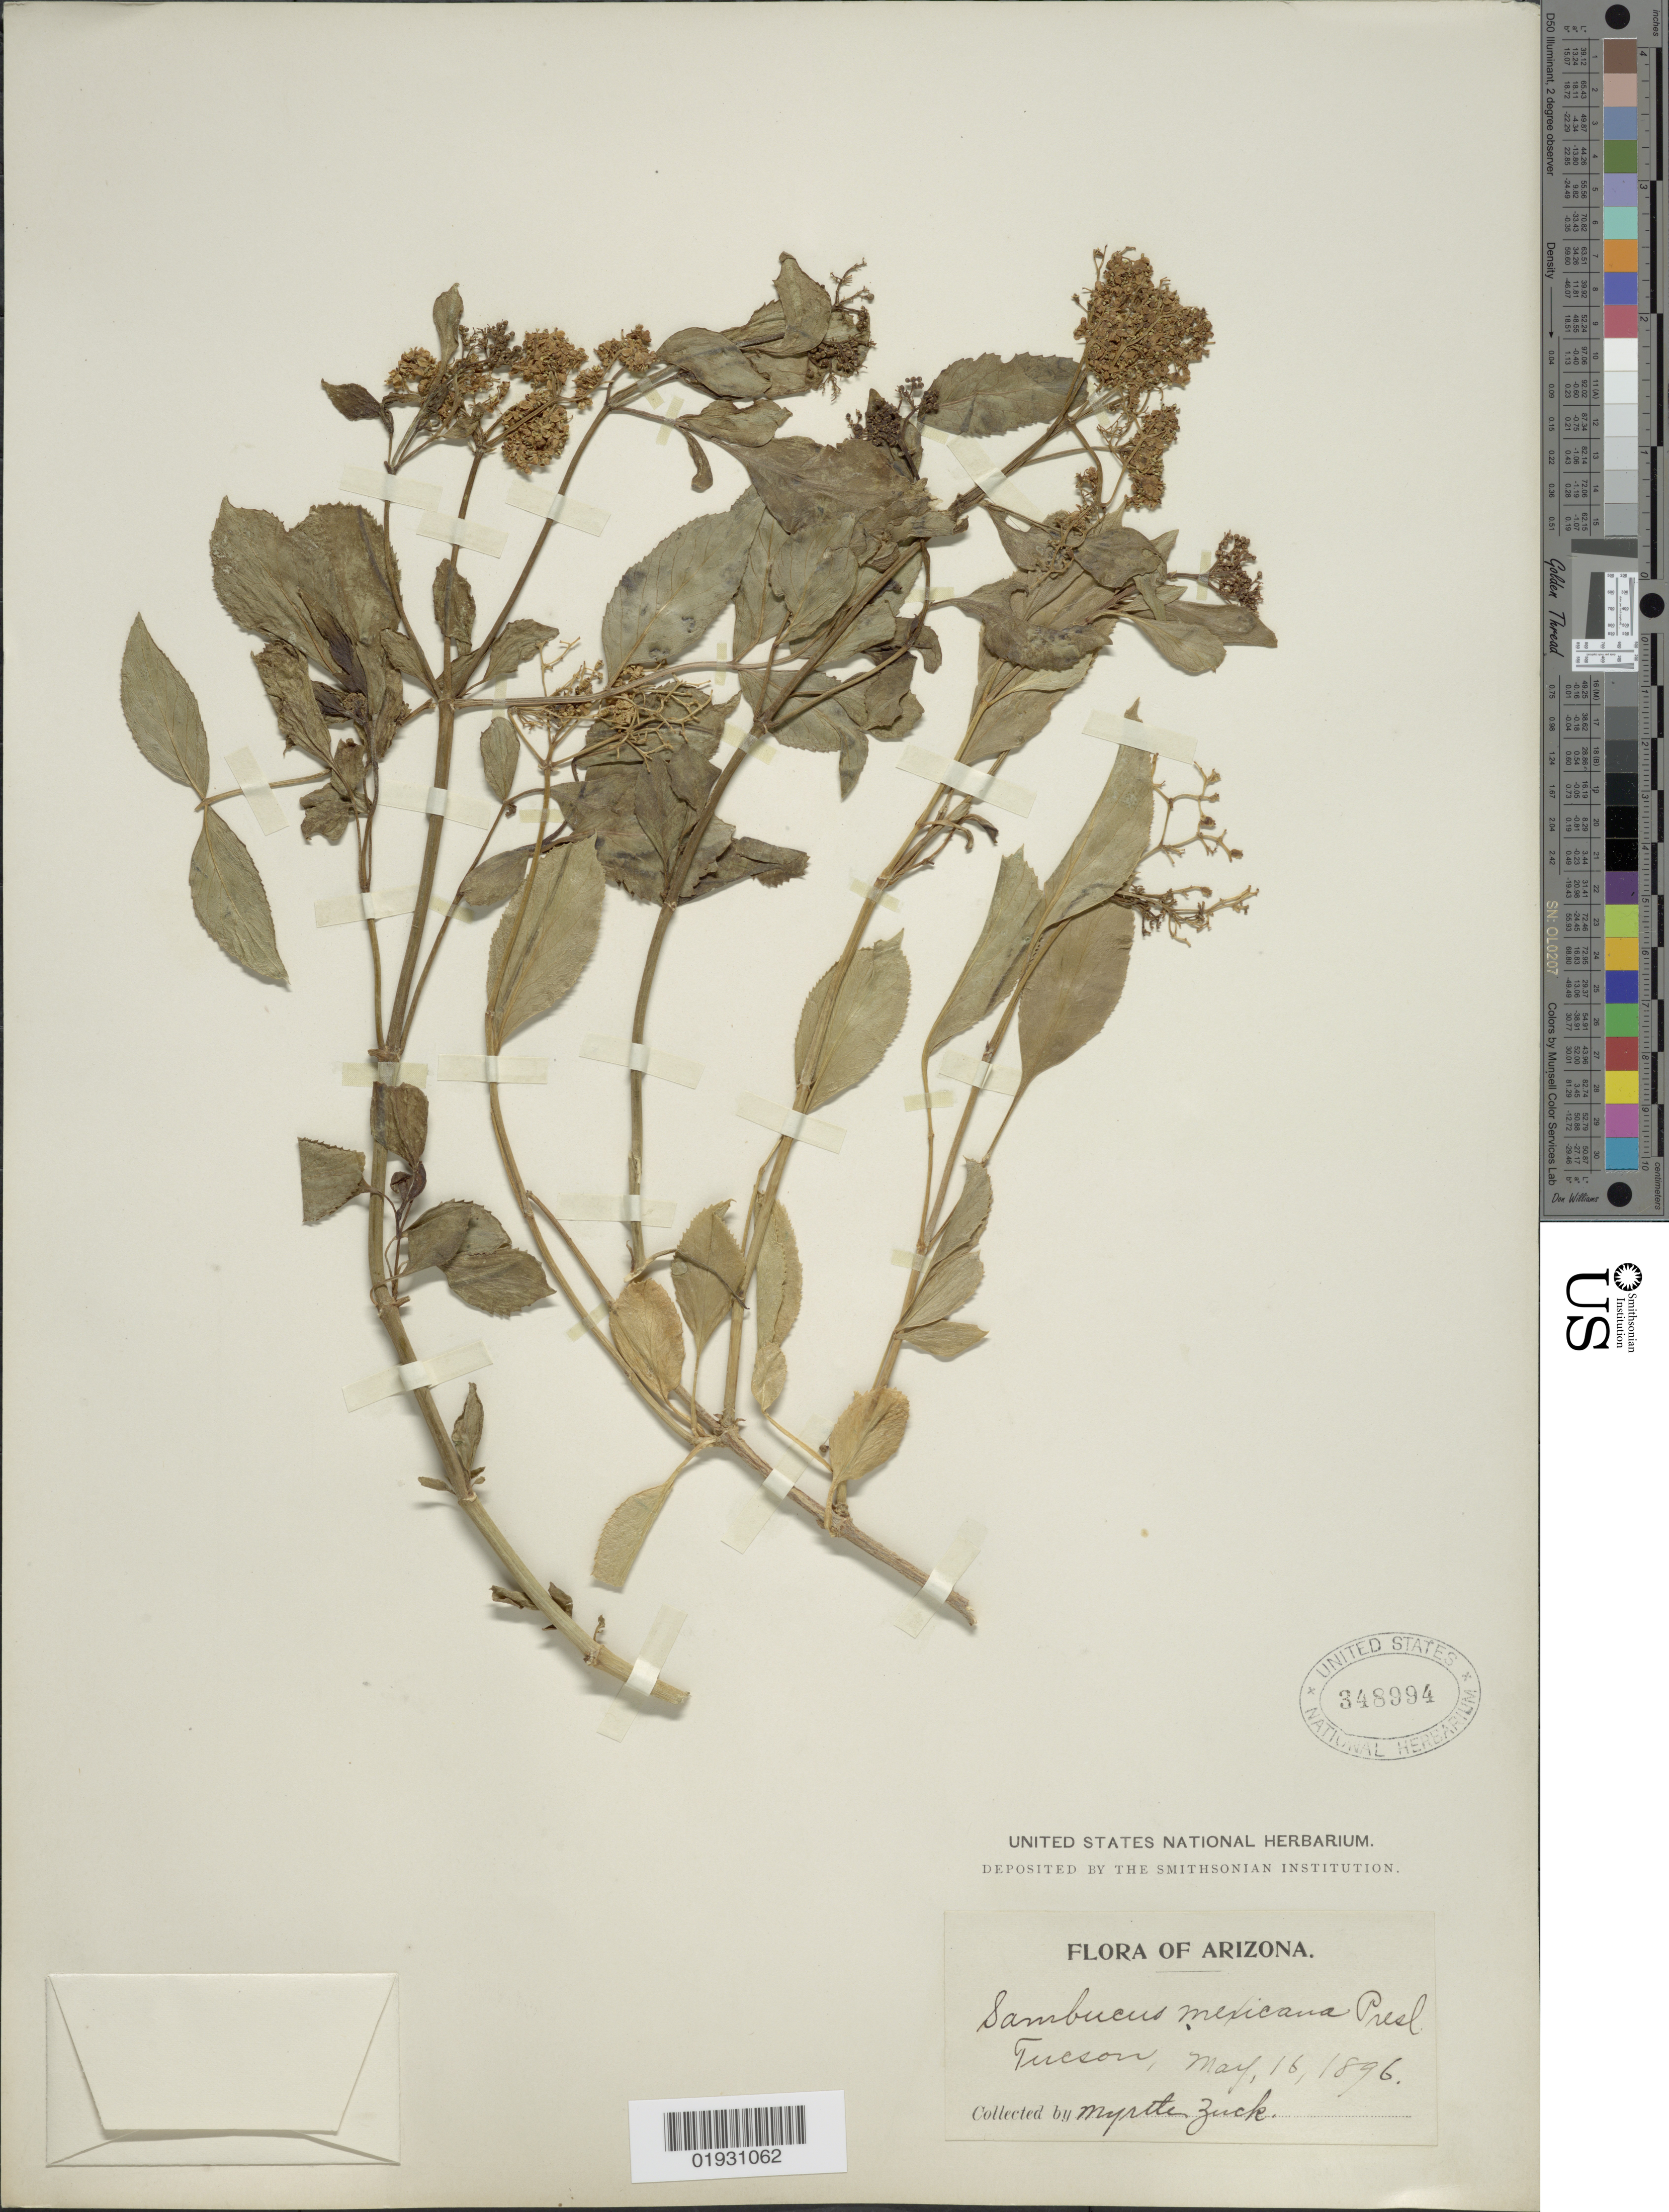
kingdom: Plantae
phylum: Tracheophyta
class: Magnoliopsida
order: Dipsacales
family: Viburnaceae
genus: Sambucus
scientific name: Sambucus mexicana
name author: C. Presl ex DC.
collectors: M. Zuck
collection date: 1896-05-16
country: United States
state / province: Arizona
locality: Tucson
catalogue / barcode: US 348994